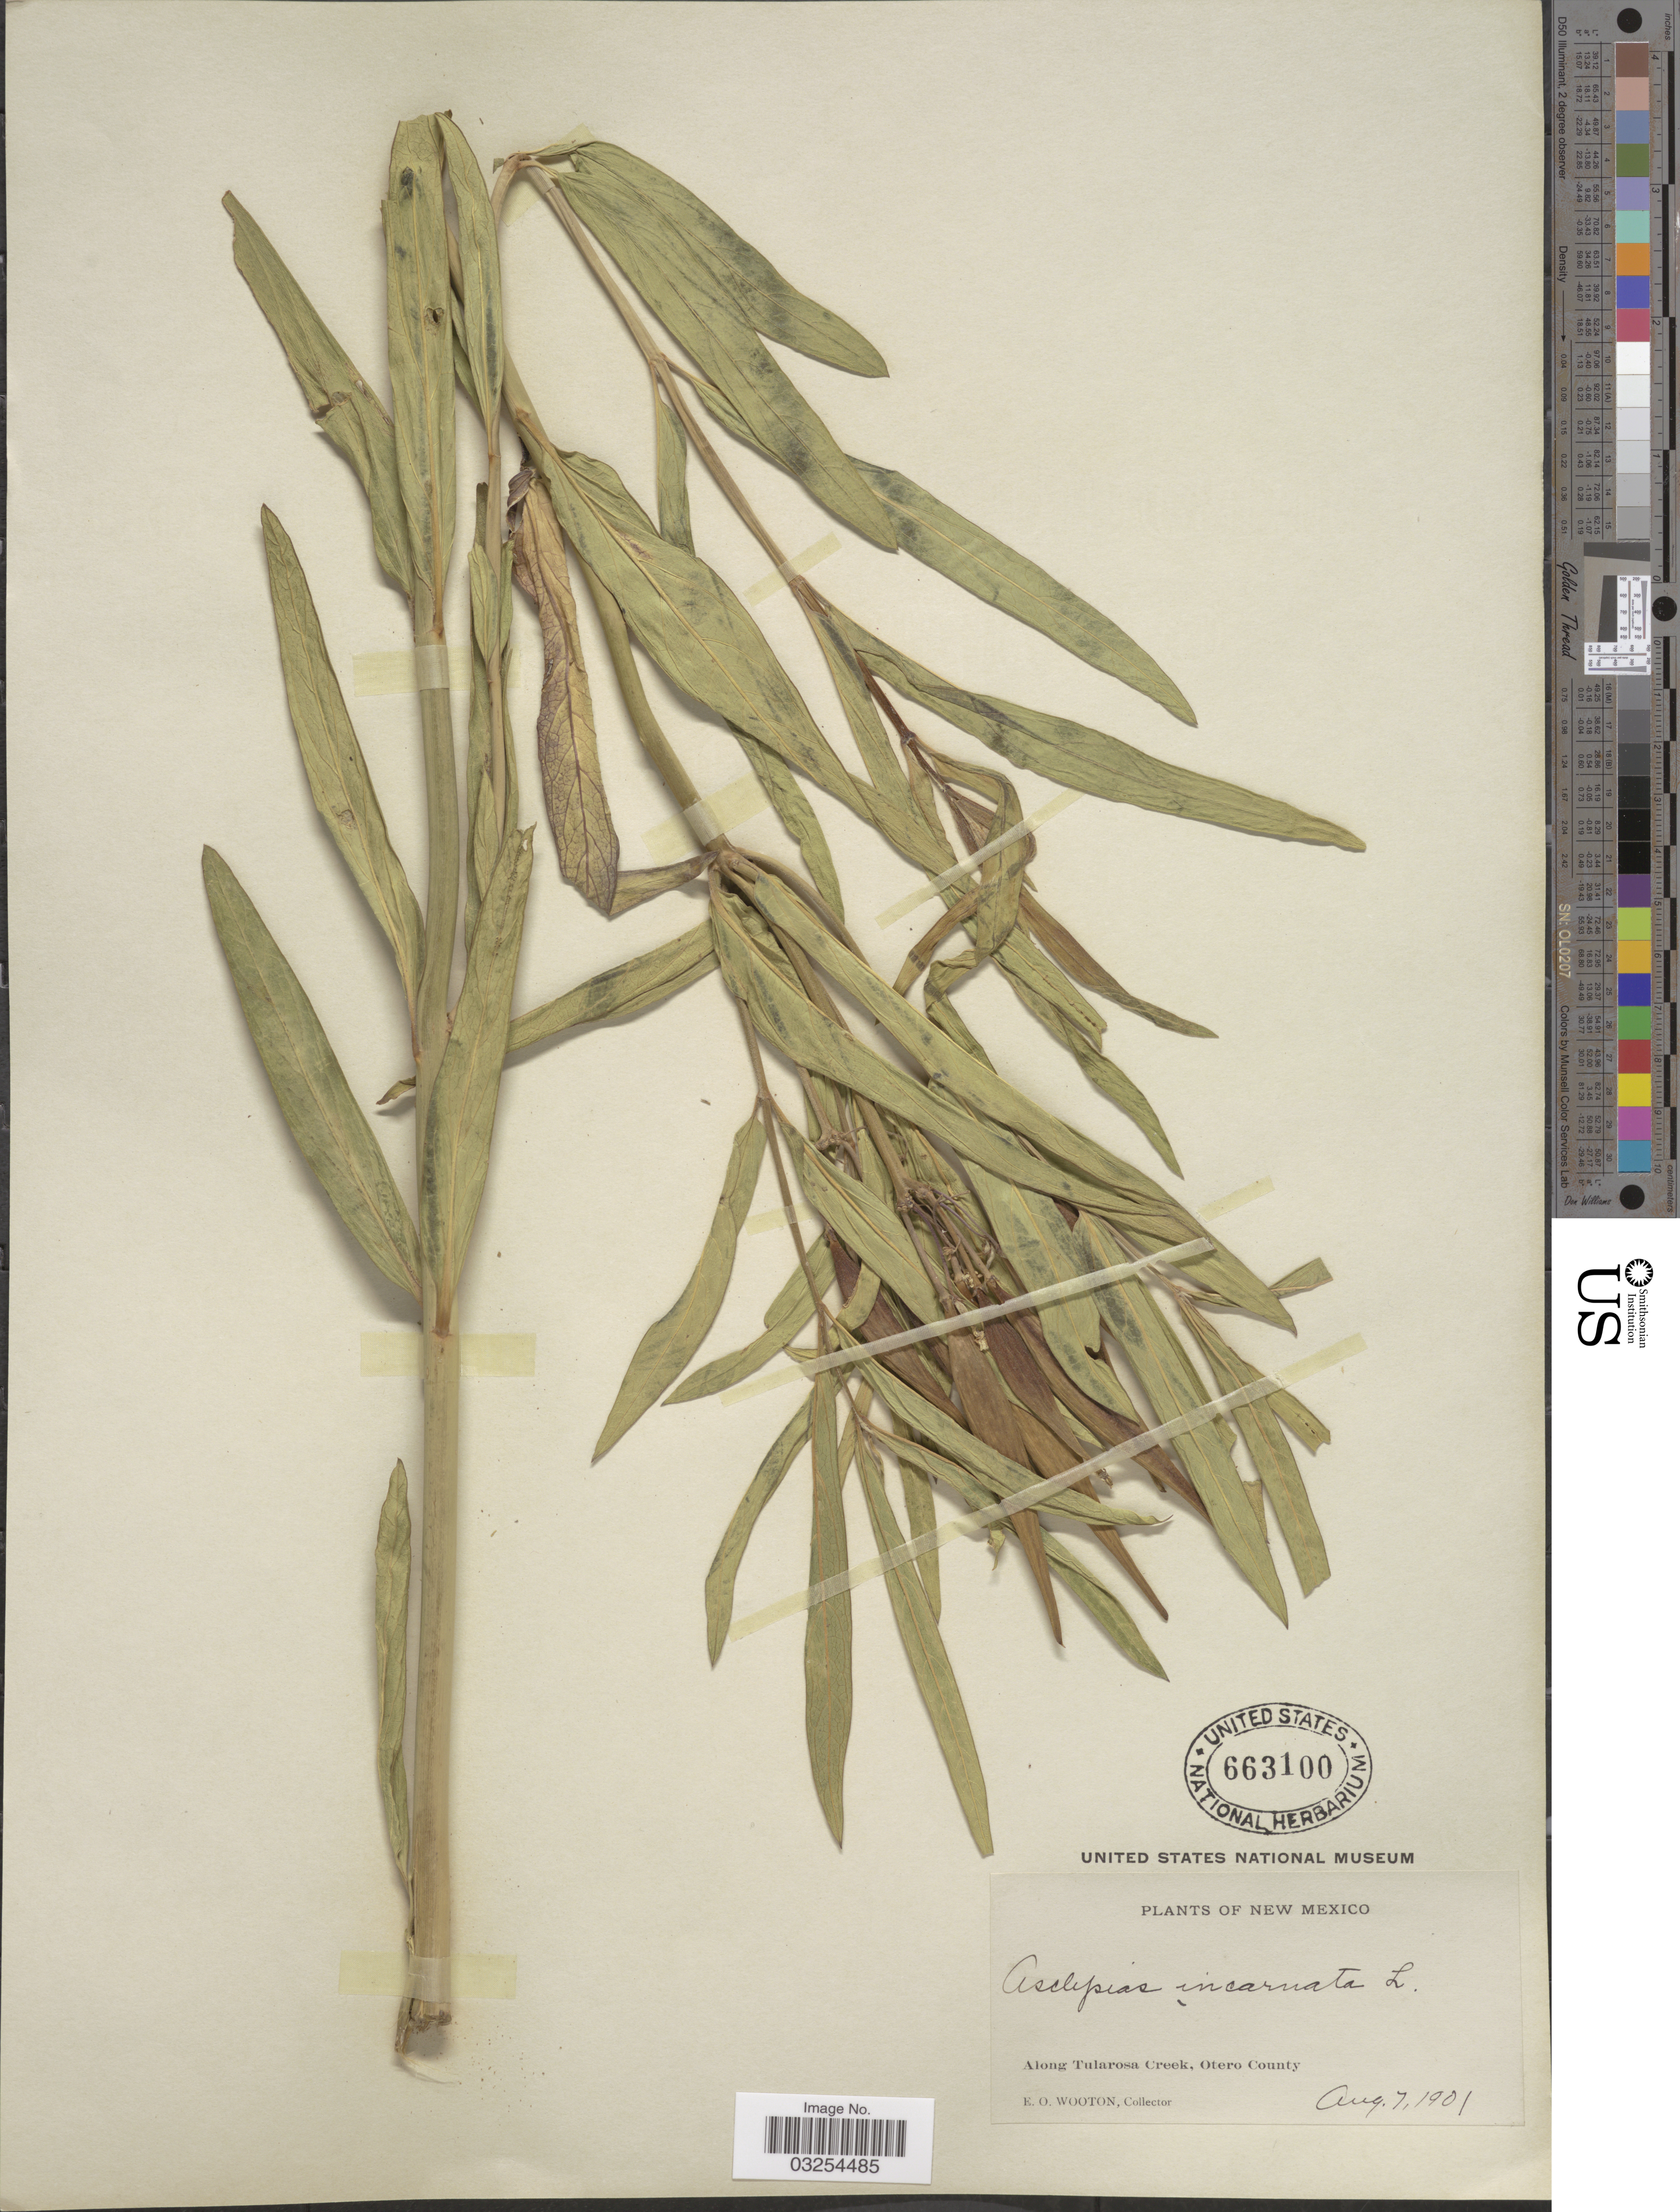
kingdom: Plantae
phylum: Tracheophyta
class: Magnoliopsida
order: Gentianales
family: Apocynaceae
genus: Asclepias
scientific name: Asclepias incarnata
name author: L.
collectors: E. O. Wooton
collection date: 1901-08-07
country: United States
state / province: New Mexico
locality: Along Tularosa Creek, Otero County.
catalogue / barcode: US 663100